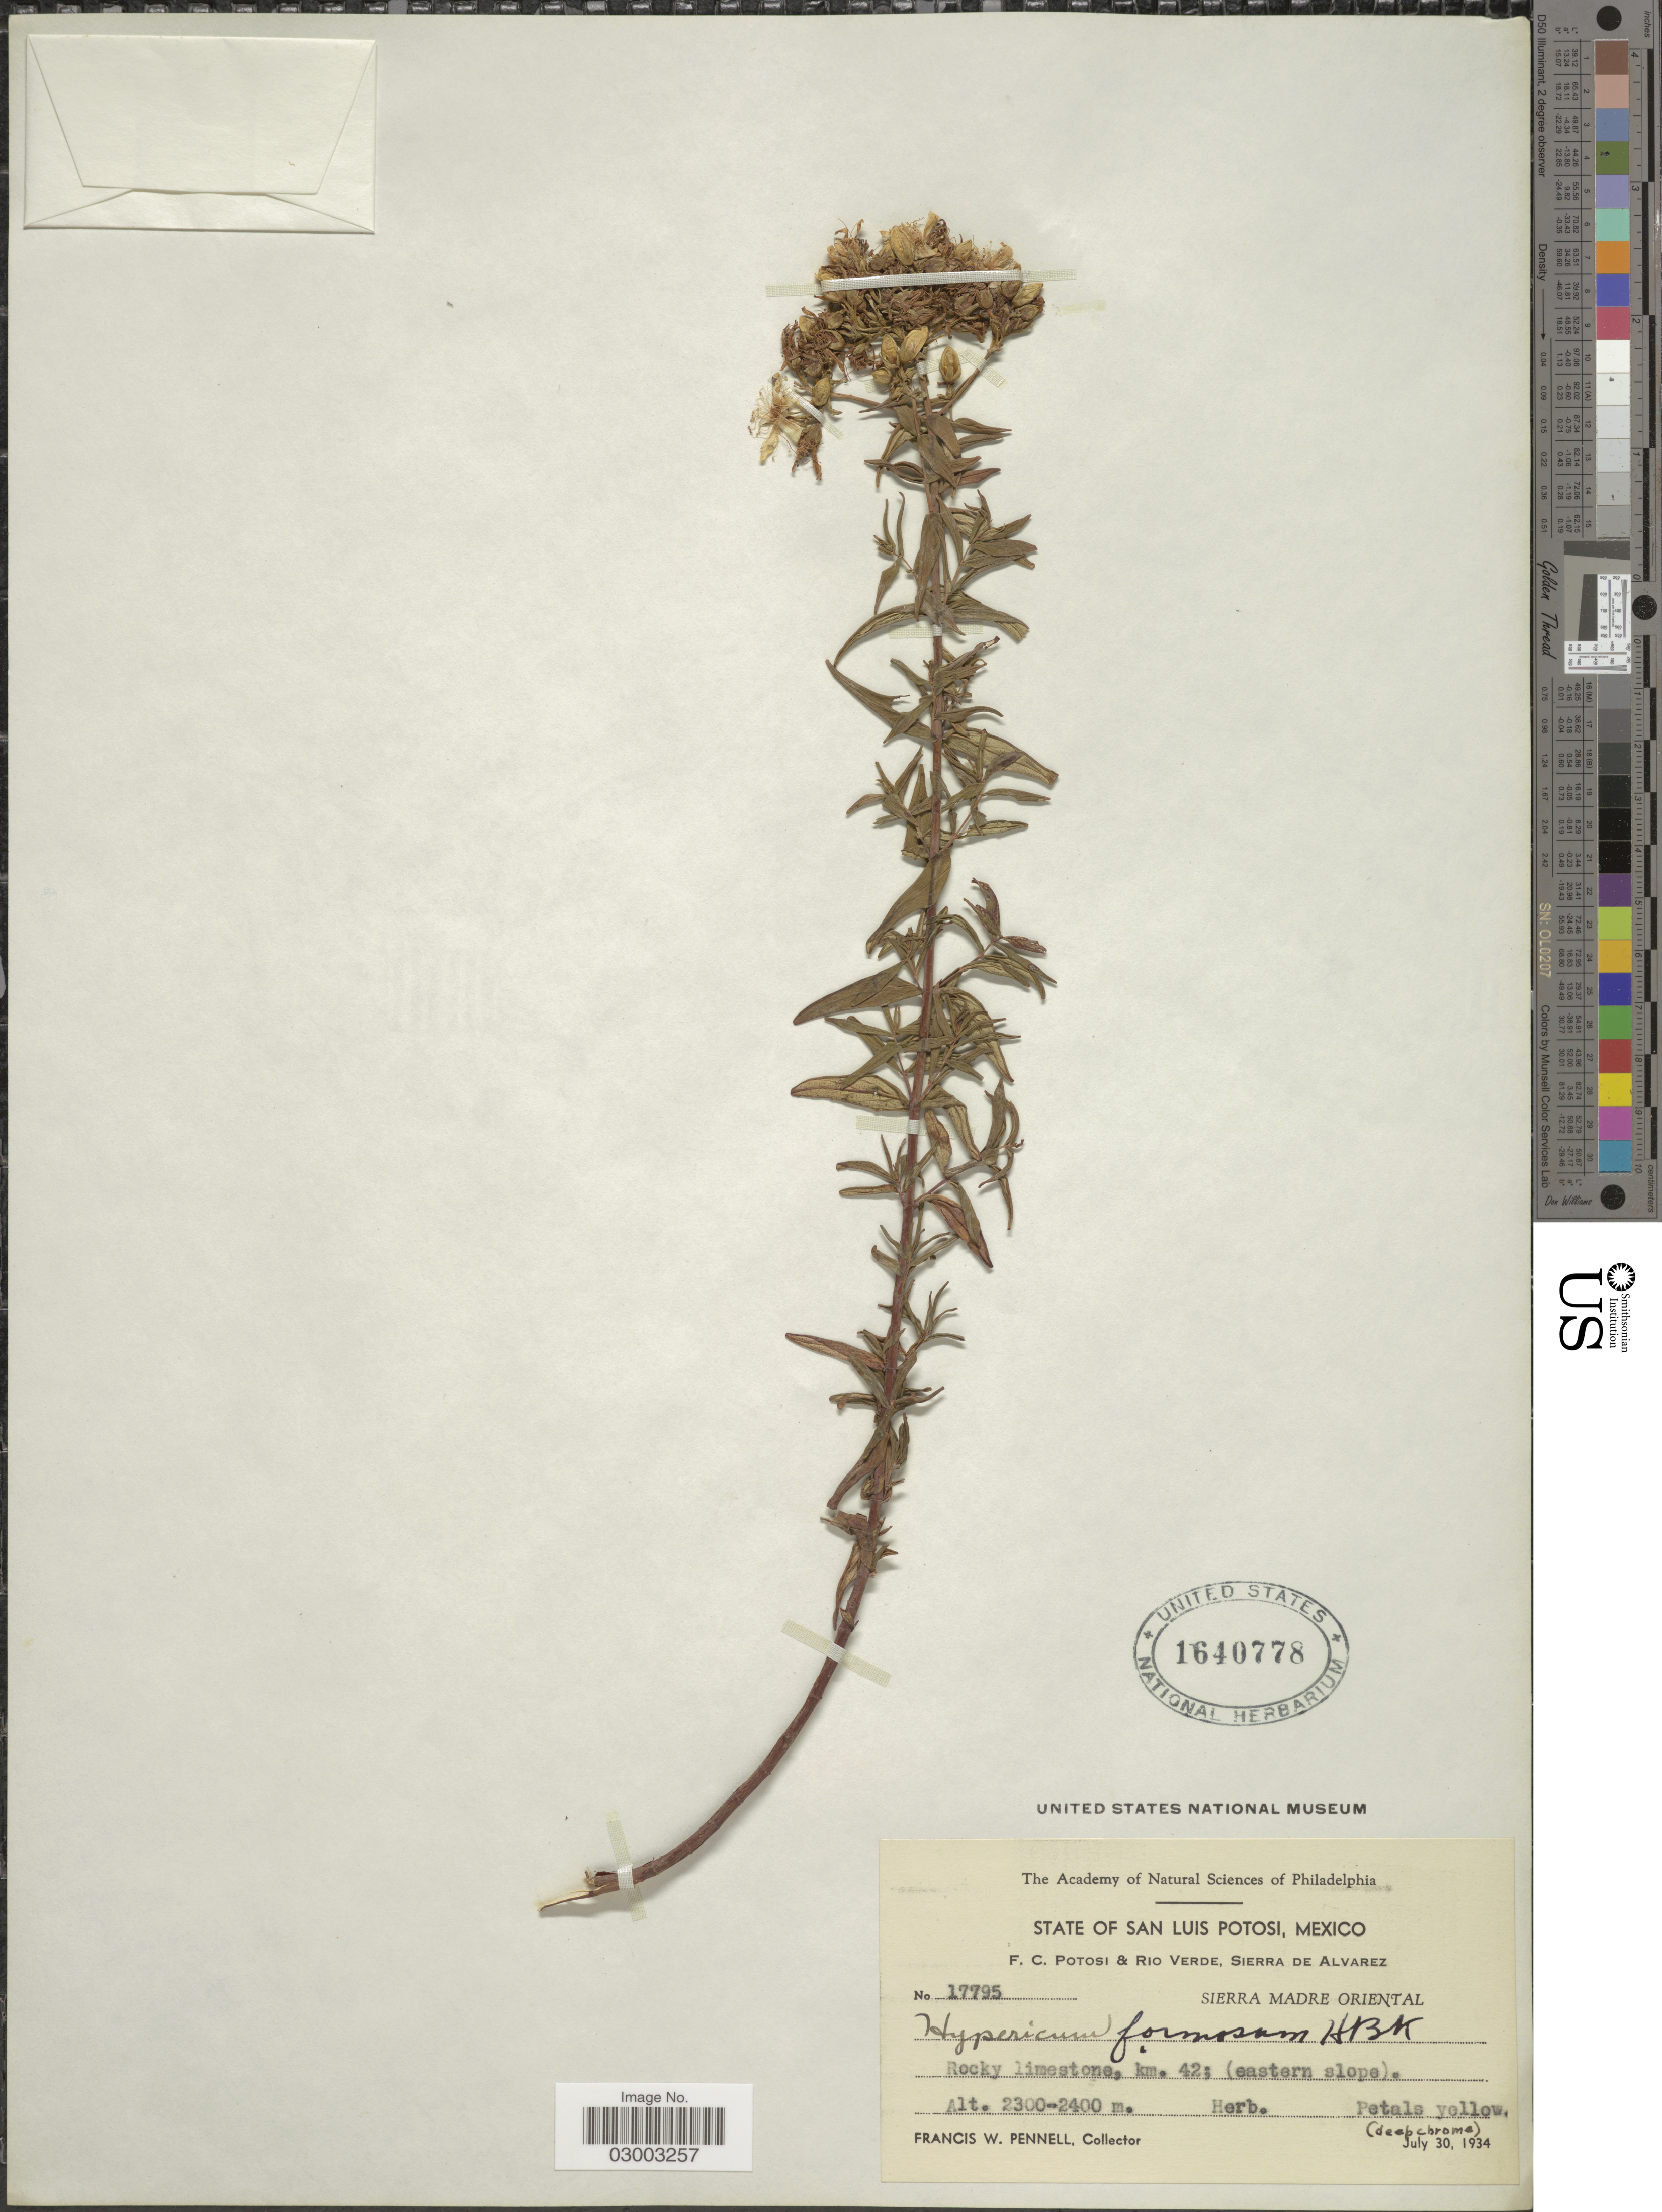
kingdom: Plantae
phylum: Tracheophyta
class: Magnoliopsida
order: Malpighiales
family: Hypericaceae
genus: Hypericum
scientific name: Hypericum pringlei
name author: S. Watson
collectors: F. W. Pennell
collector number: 17795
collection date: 1934-07-30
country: Mexico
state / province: San Luis Potosí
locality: State of San Luis Potosi. F.C. Potosi & Rio Verde, Sierra de Alvarez. Sierra Madre Oriental. Rocky limestone, km. 42; (eastern slope).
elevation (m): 2300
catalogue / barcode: US 1640778